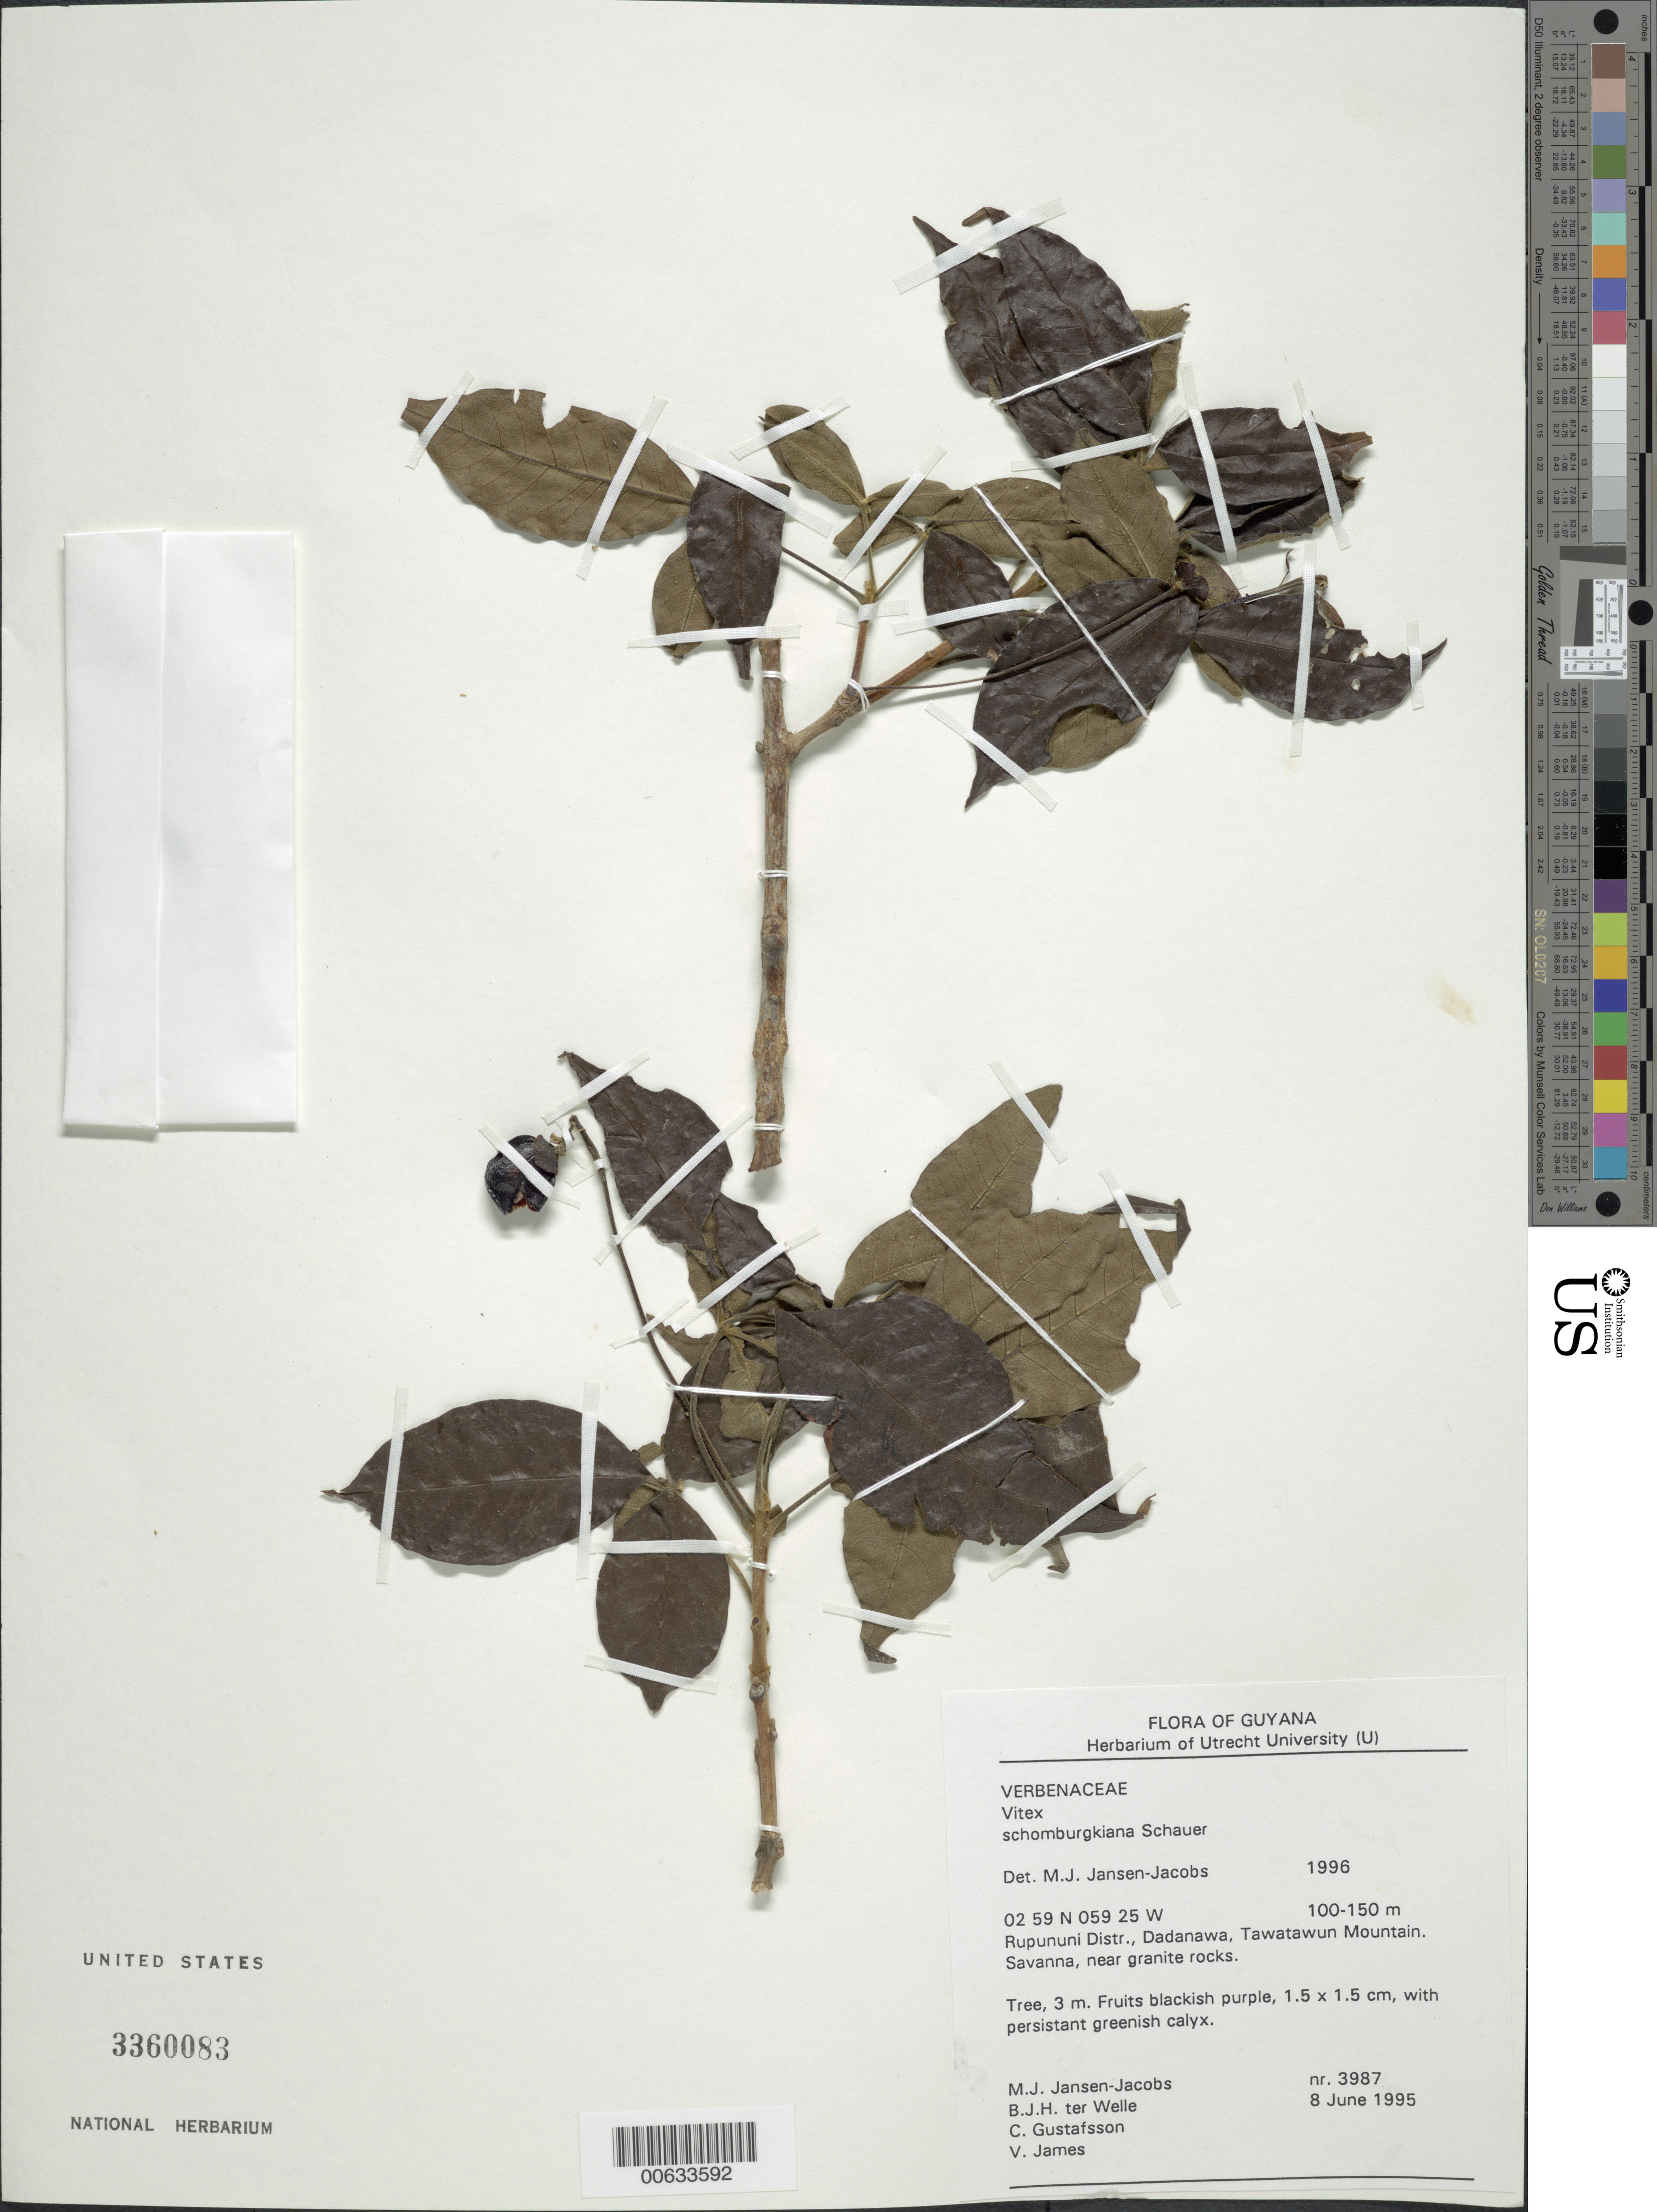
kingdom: Plantae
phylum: Tracheophyta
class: Magnoliopsida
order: Lamiales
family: Lamiaceae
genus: Vitex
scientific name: Vitex schomburgkiana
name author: Schauer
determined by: Jansen-Jacobs, M. J., (U), Nationaal Herbarium Nederland, Utrecht University branch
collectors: M. J. Jansen-Jacobs, B. Welle, C. G. Gustafsson & V. James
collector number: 3987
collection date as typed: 8-Jun-95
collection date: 1995-06-08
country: Guyana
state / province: U. Takutu-U. Essequibo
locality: Dadanawa, Tawatawun Mt., Rupununi District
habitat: Savanna near granite rocks.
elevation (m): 100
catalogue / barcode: US 3360083